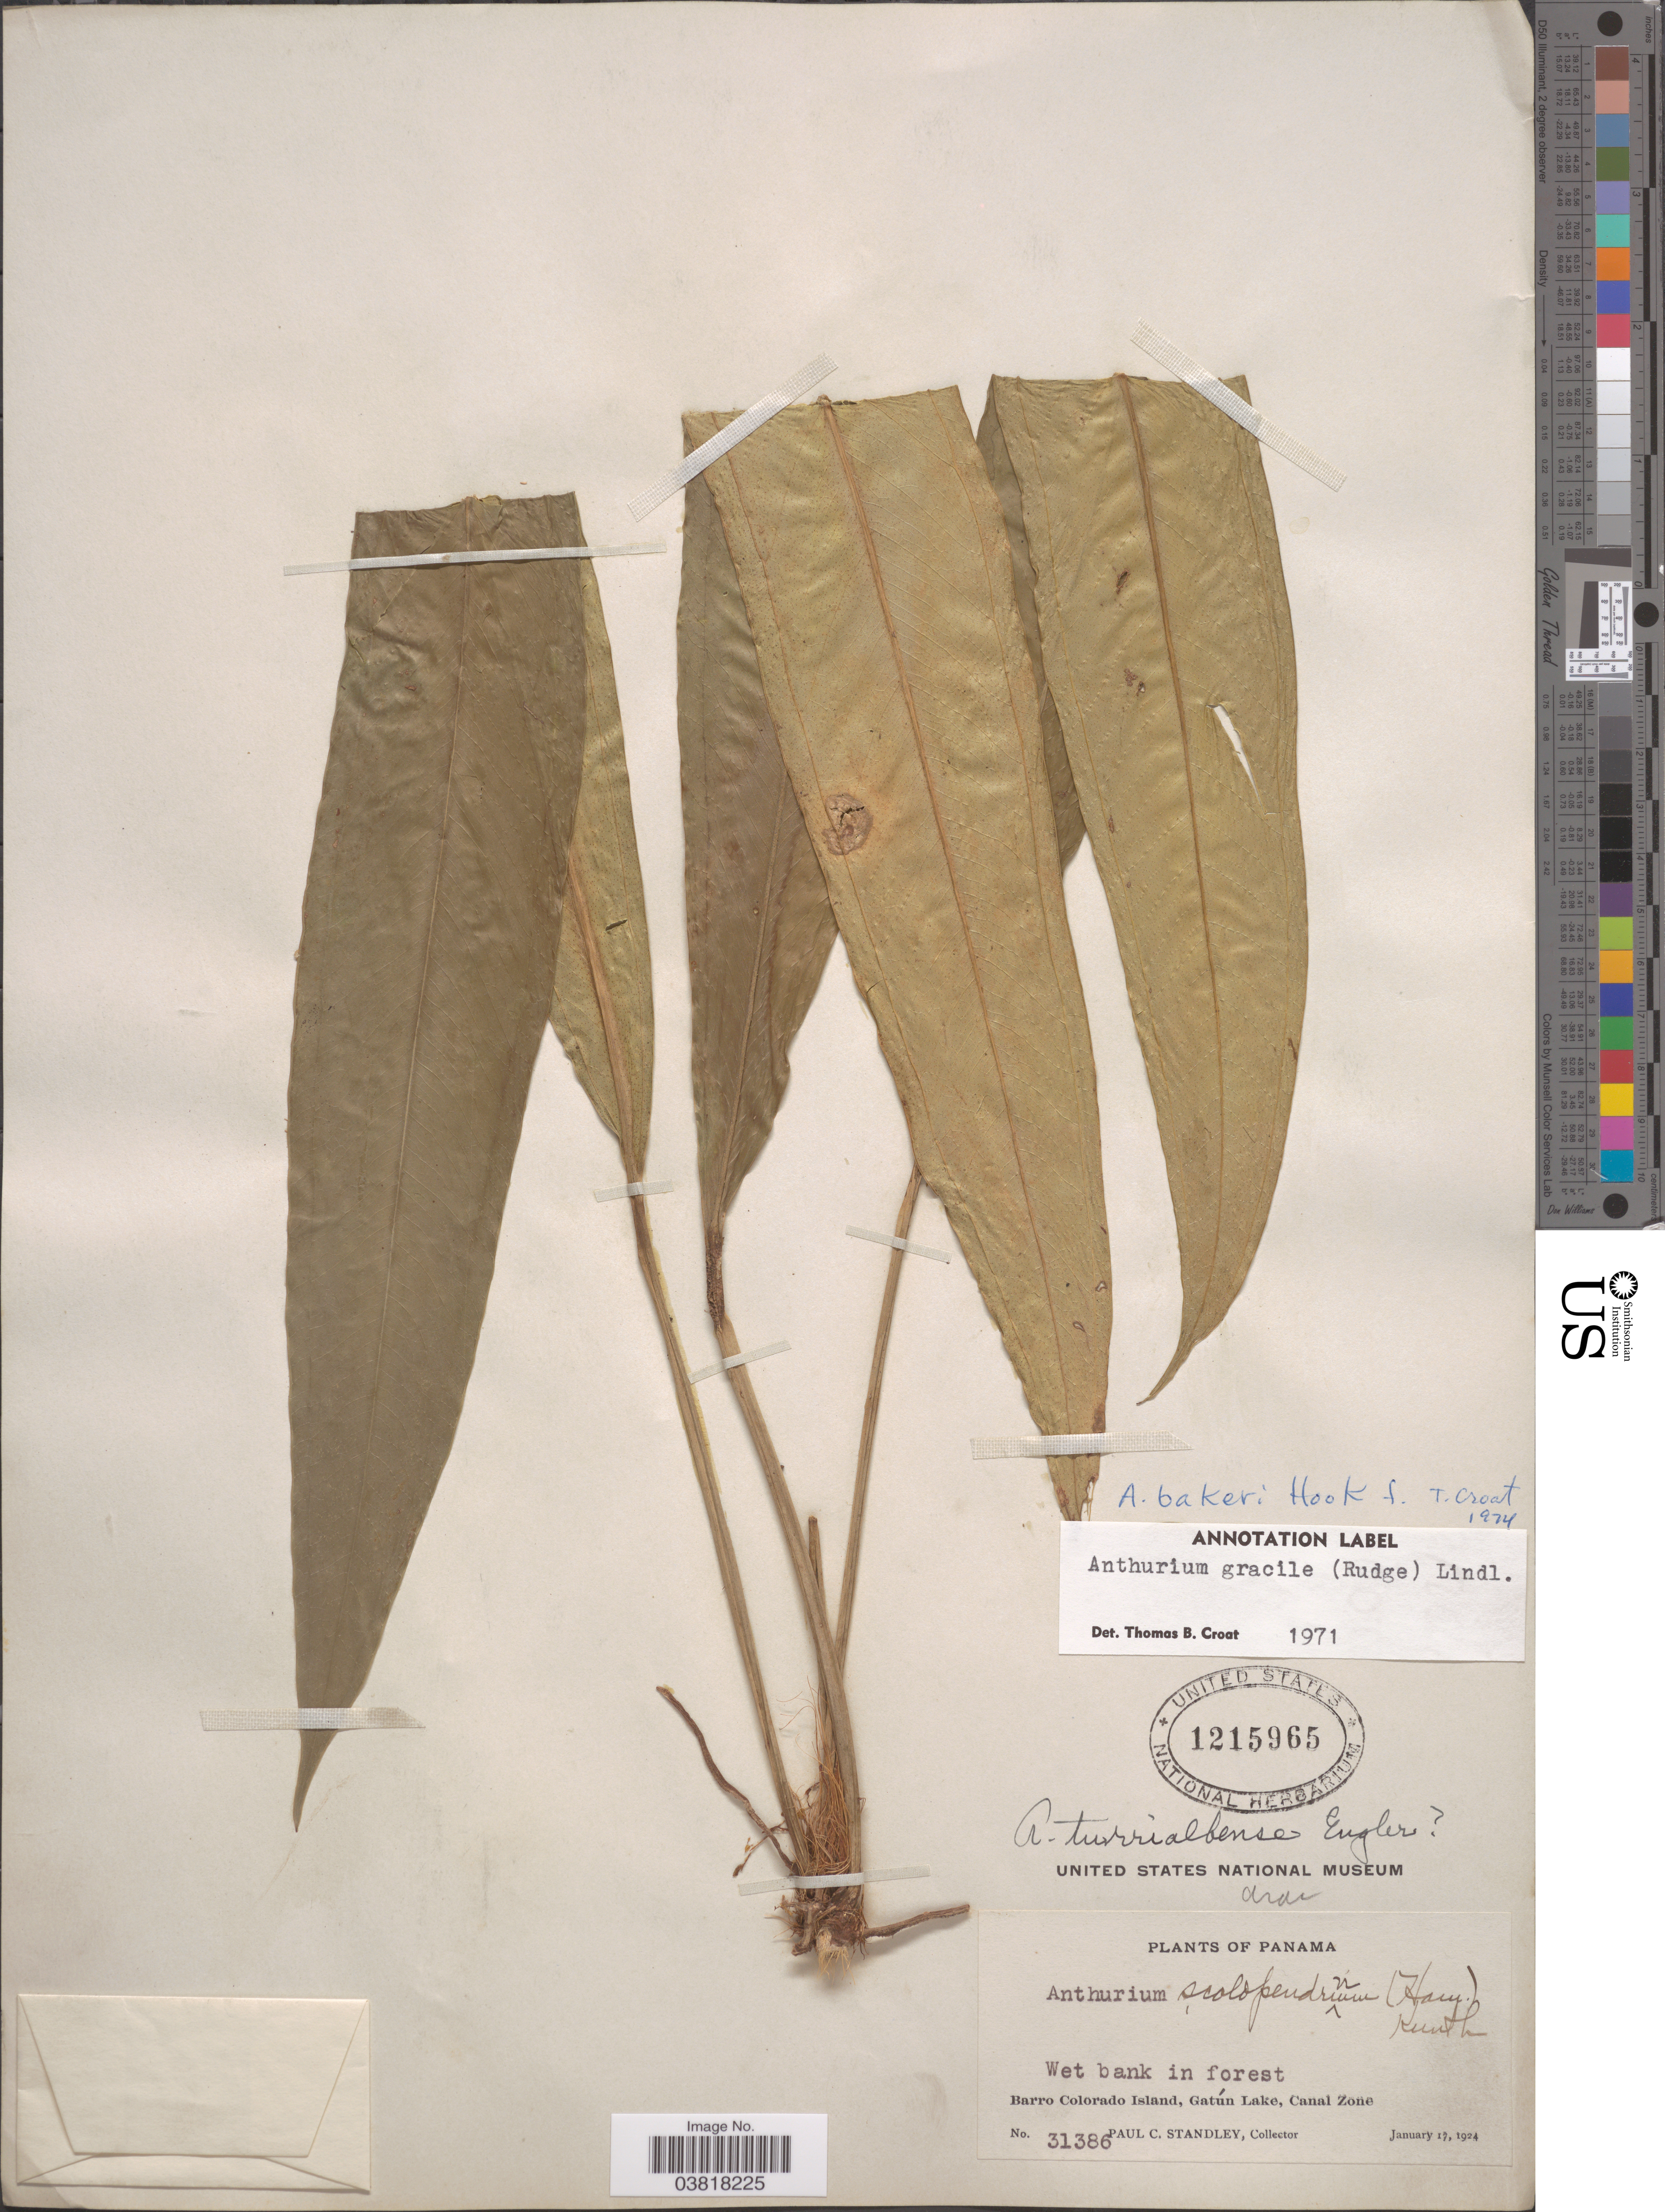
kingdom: Plantae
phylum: Tracheophyta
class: Liliopsida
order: Alismatales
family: Araceae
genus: Anthurium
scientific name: Anthurium bakeri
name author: Hook. f.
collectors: P. C. Standley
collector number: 31386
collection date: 1924-01-17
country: Panama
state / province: Panamá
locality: Barro Colorado Island, Gatún Lake, Canal Zone.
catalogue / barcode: US 1215965